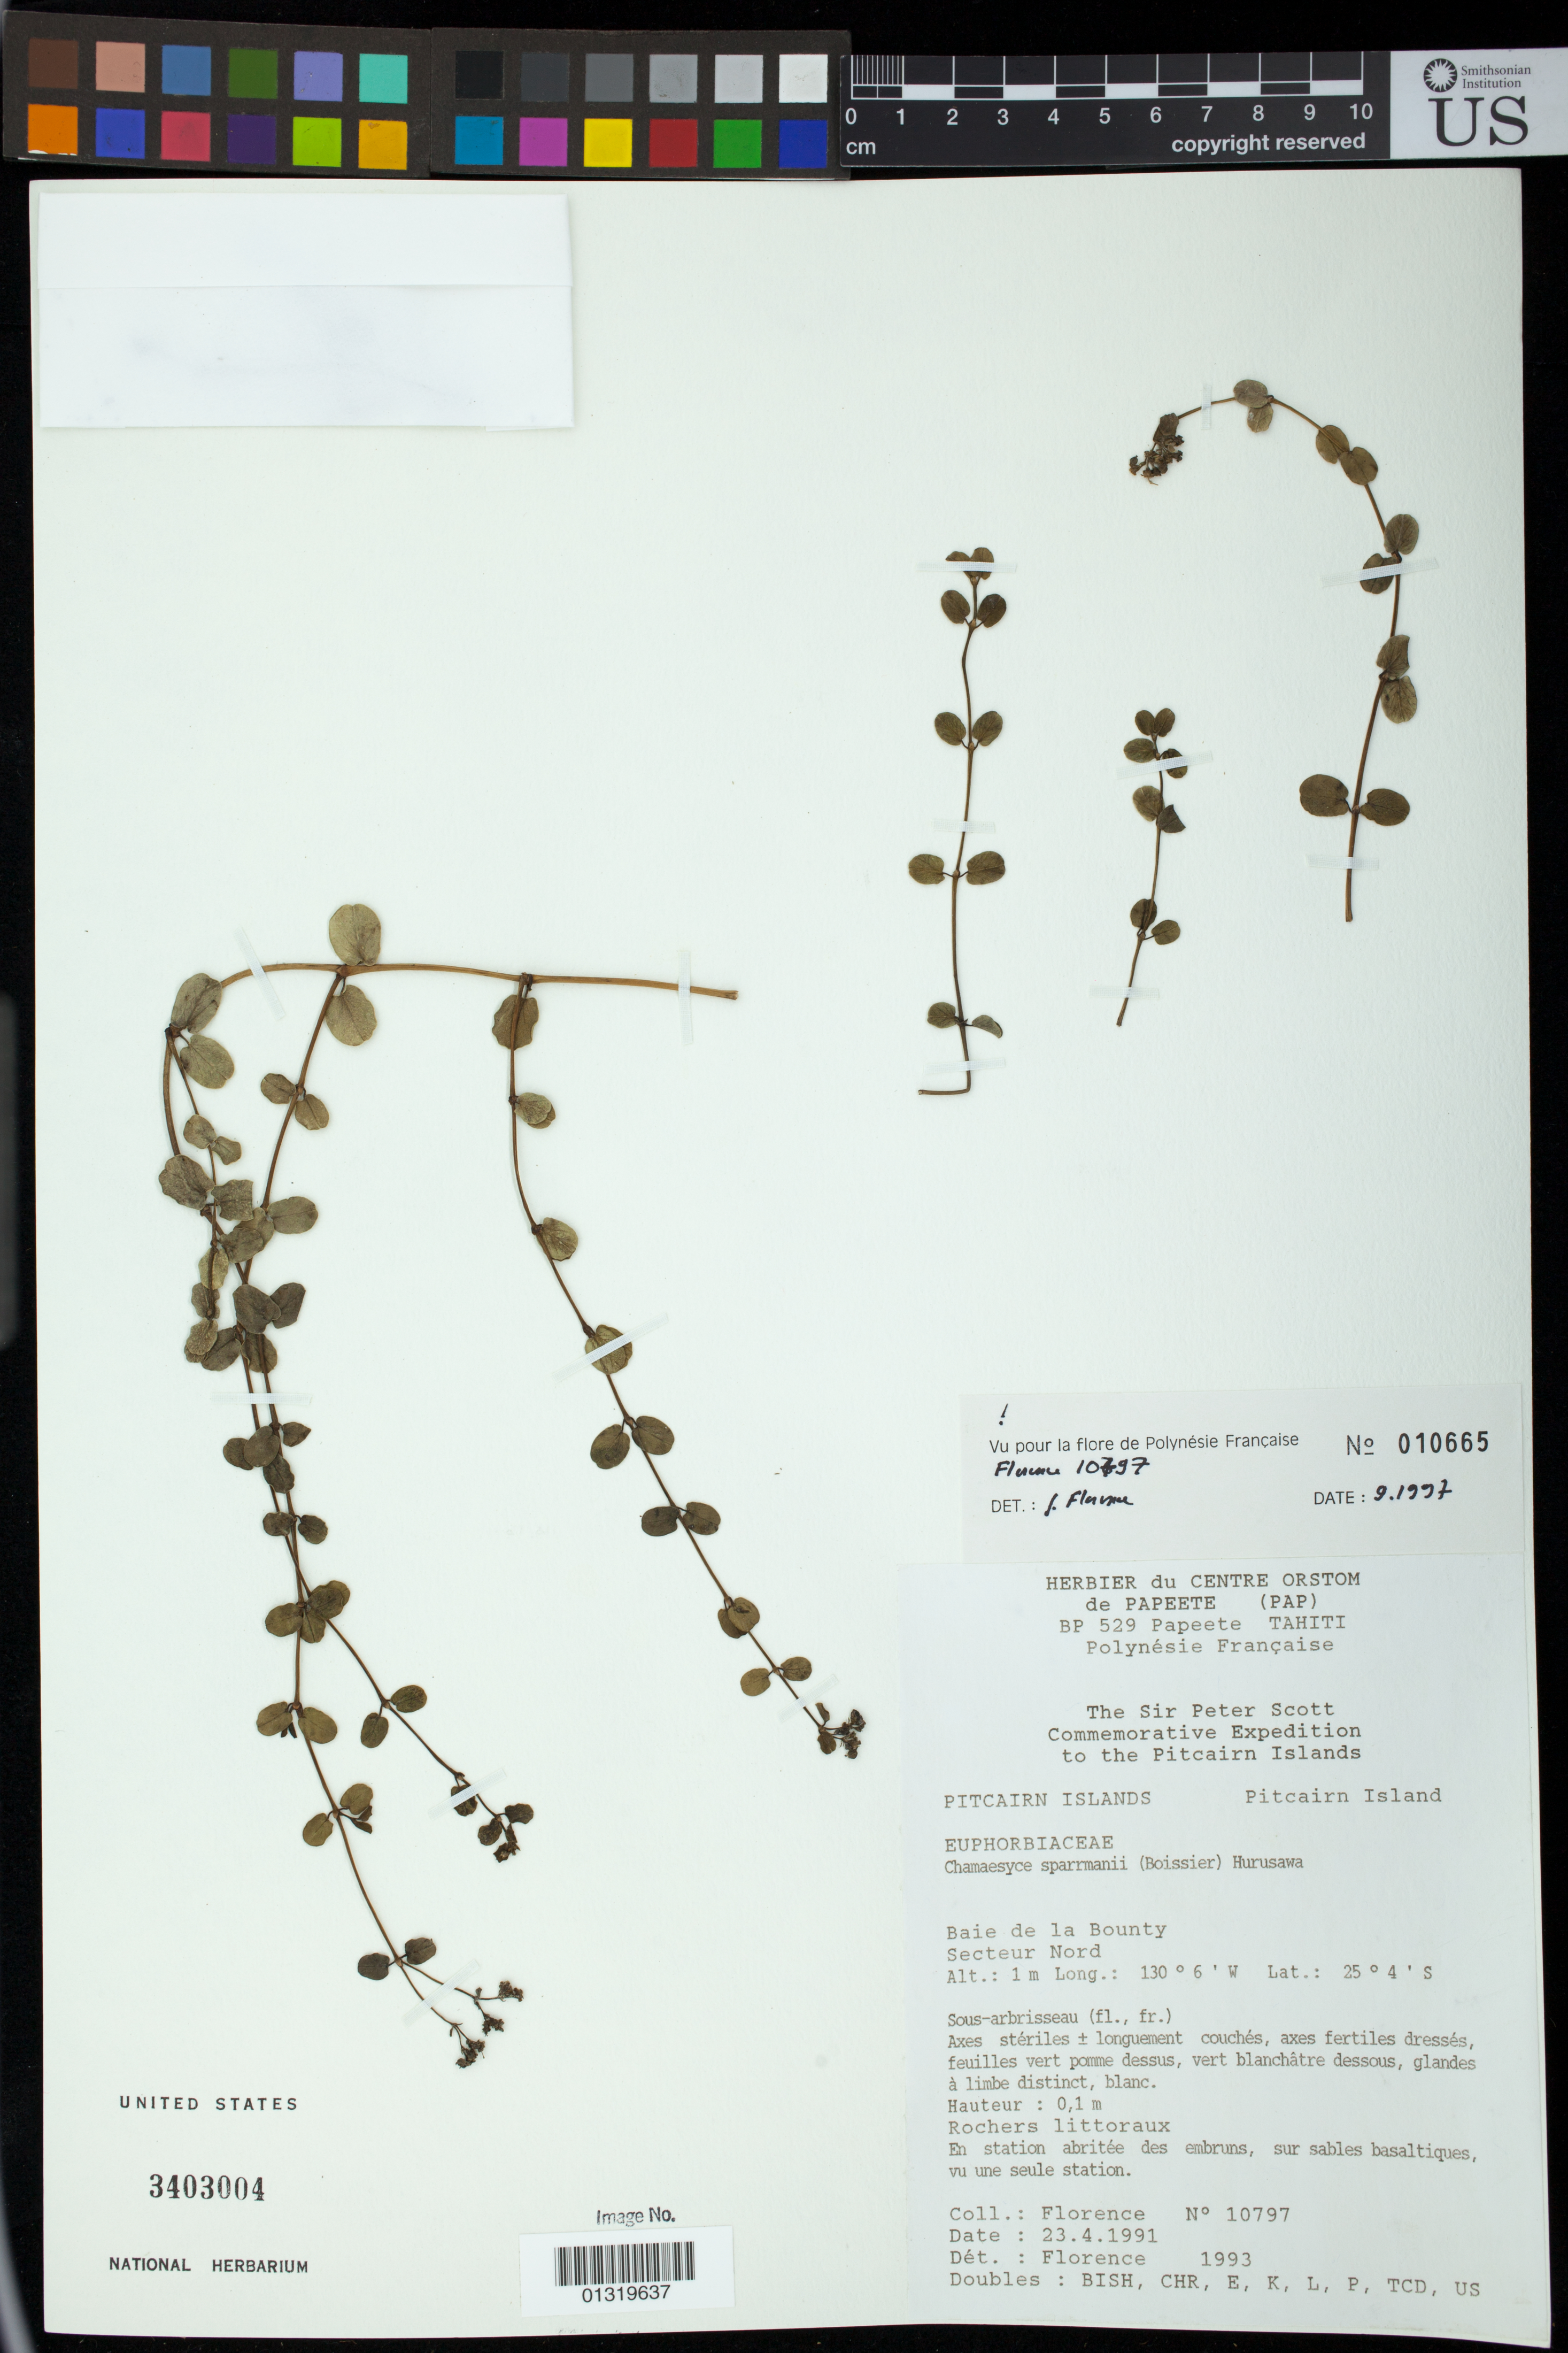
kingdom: Plantae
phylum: Tracheophyta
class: Magnoliopsida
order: Malpighiales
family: Euphorbiaceae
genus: Euphorbia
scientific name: Euphorbia sparrmannii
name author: Boiss.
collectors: J. Florence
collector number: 10797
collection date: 1991-04-23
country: Pitcairn Islands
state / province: Pitcairn Island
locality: Baie de la Bounty [Bounty Bay] Secteur Nord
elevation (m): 1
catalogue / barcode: US 3403004